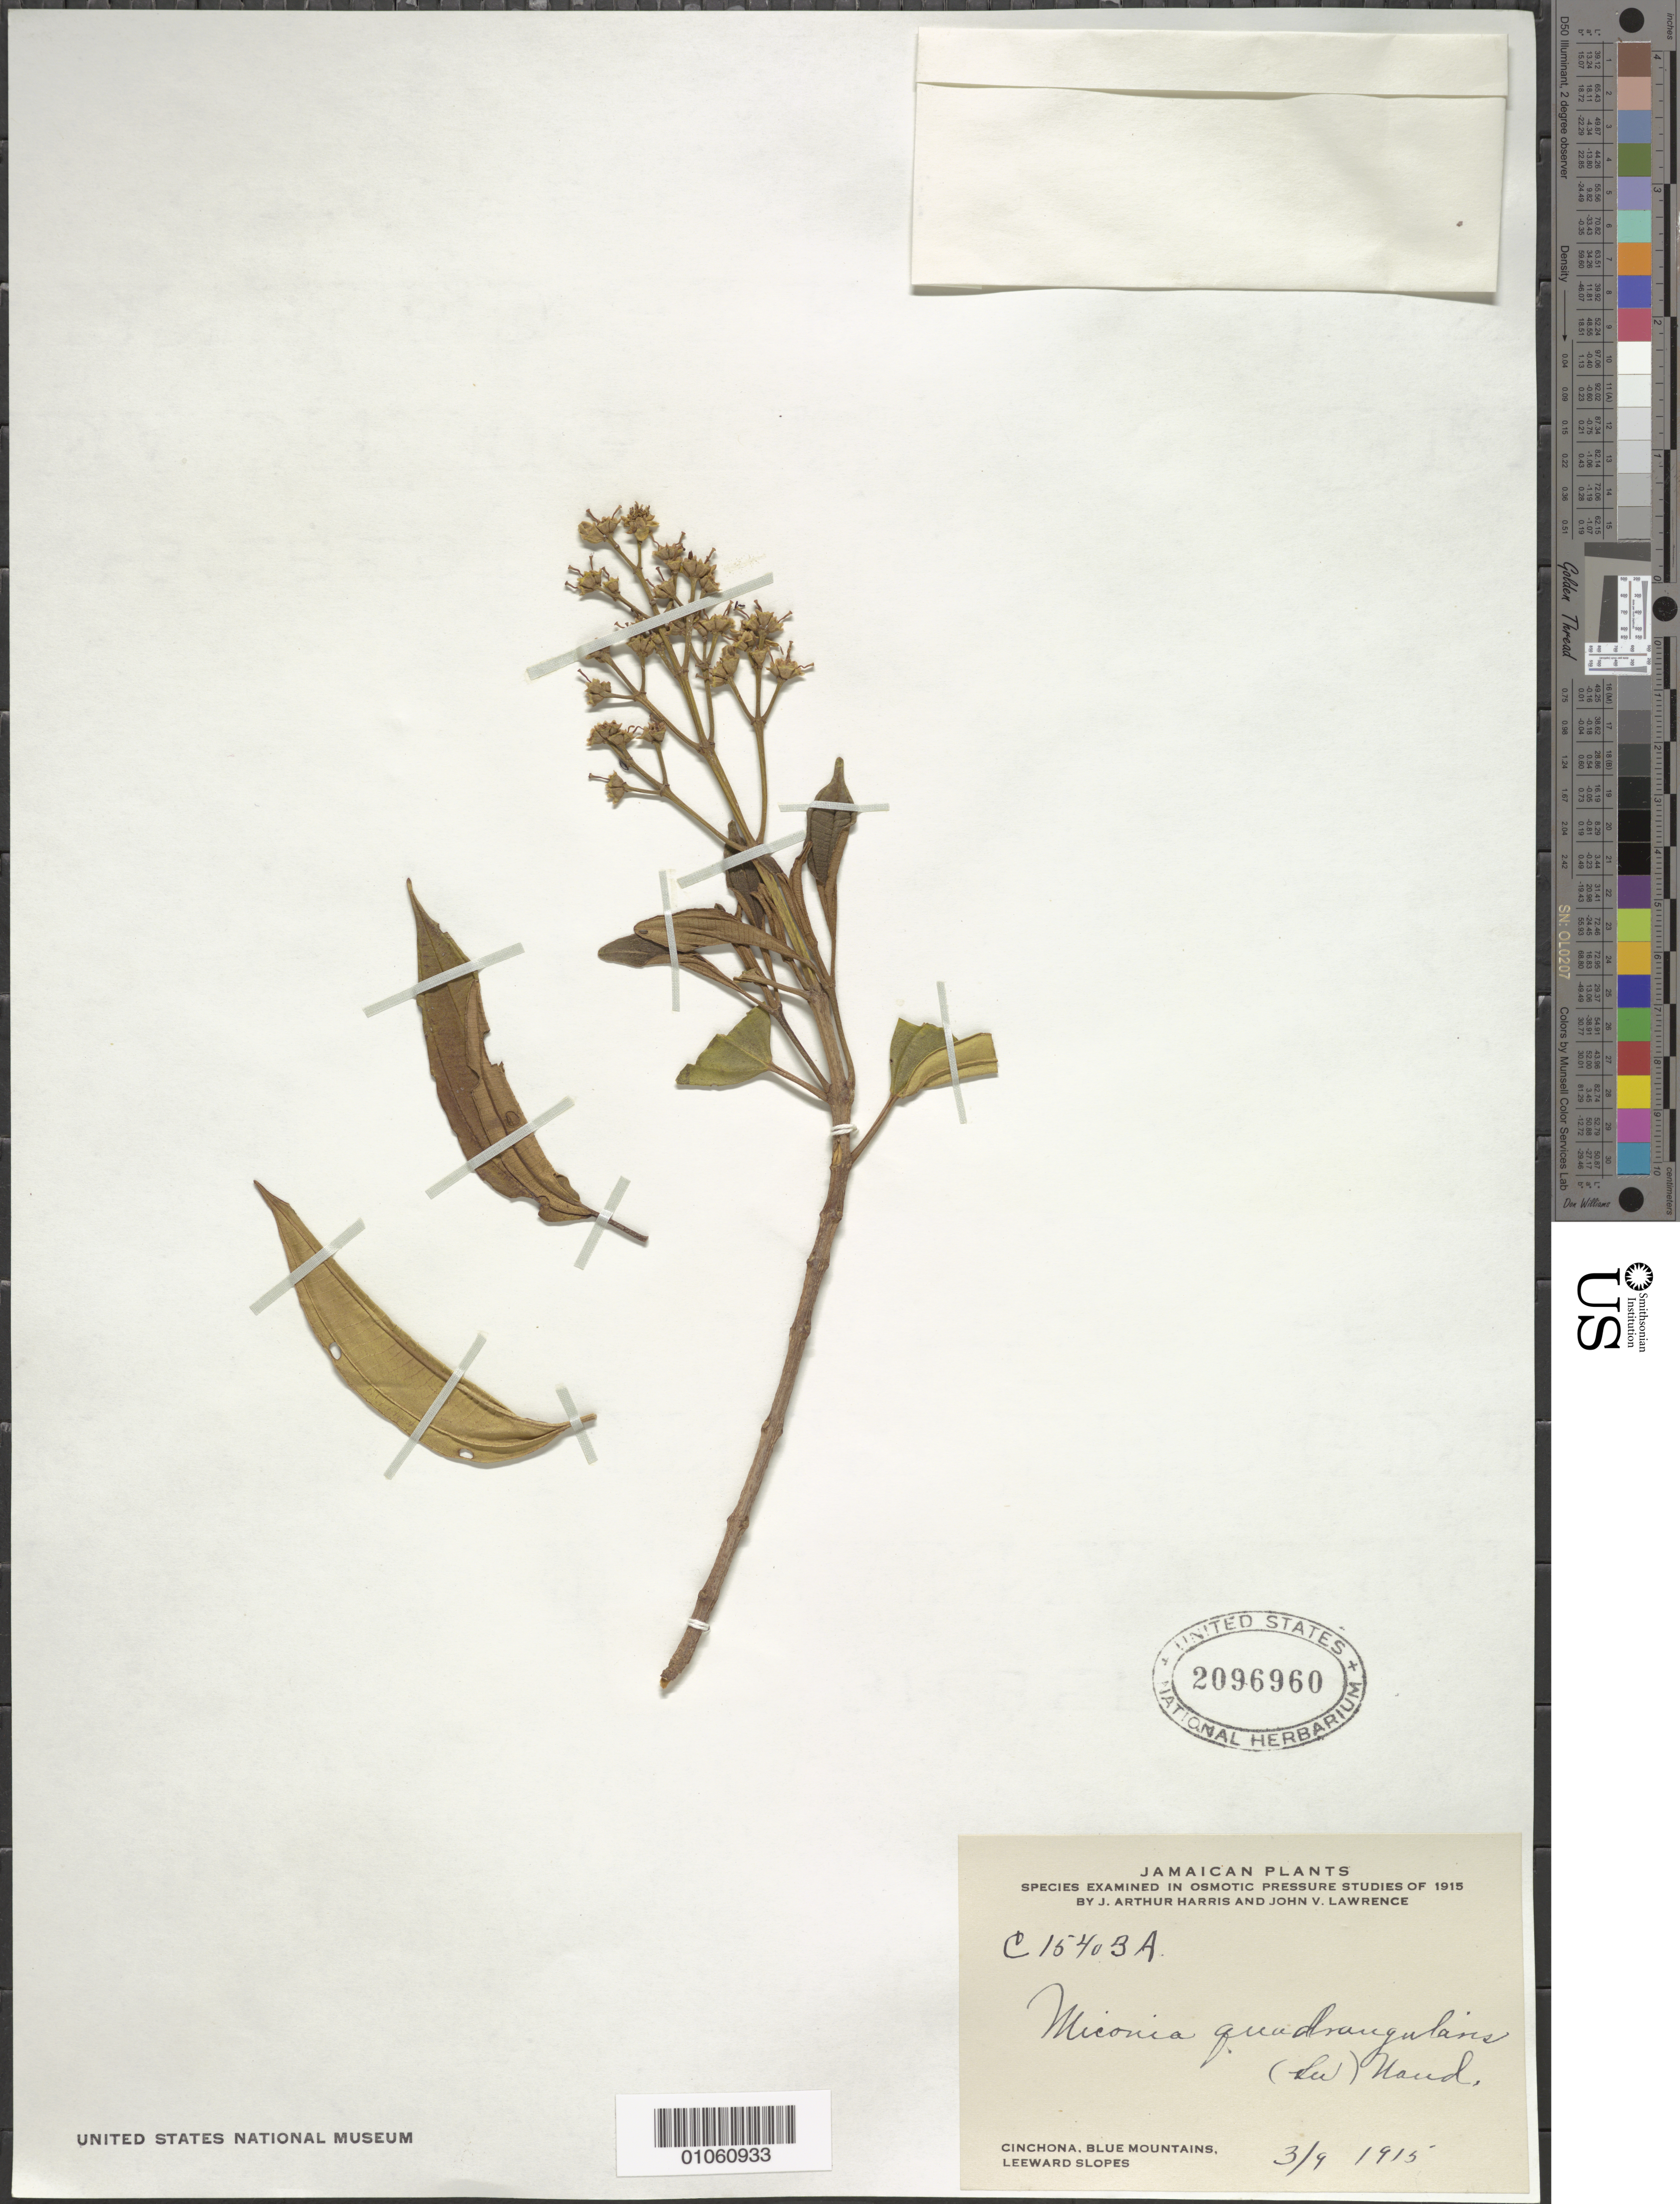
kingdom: Plantae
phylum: Tracheophyta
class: Magnoliopsida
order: Myrtales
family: Melastomataceae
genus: Miconia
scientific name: Miconia quadrangularis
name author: (Sw.) Naudin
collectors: J. A. Harris & J. Lawrence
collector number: C 15403A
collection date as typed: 09 Mar 1915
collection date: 1915-03-09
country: Jamaica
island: Jamaica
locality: Cinchona, Blue Mountains, leeward slopes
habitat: Leeward slopes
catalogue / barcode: US 2096960